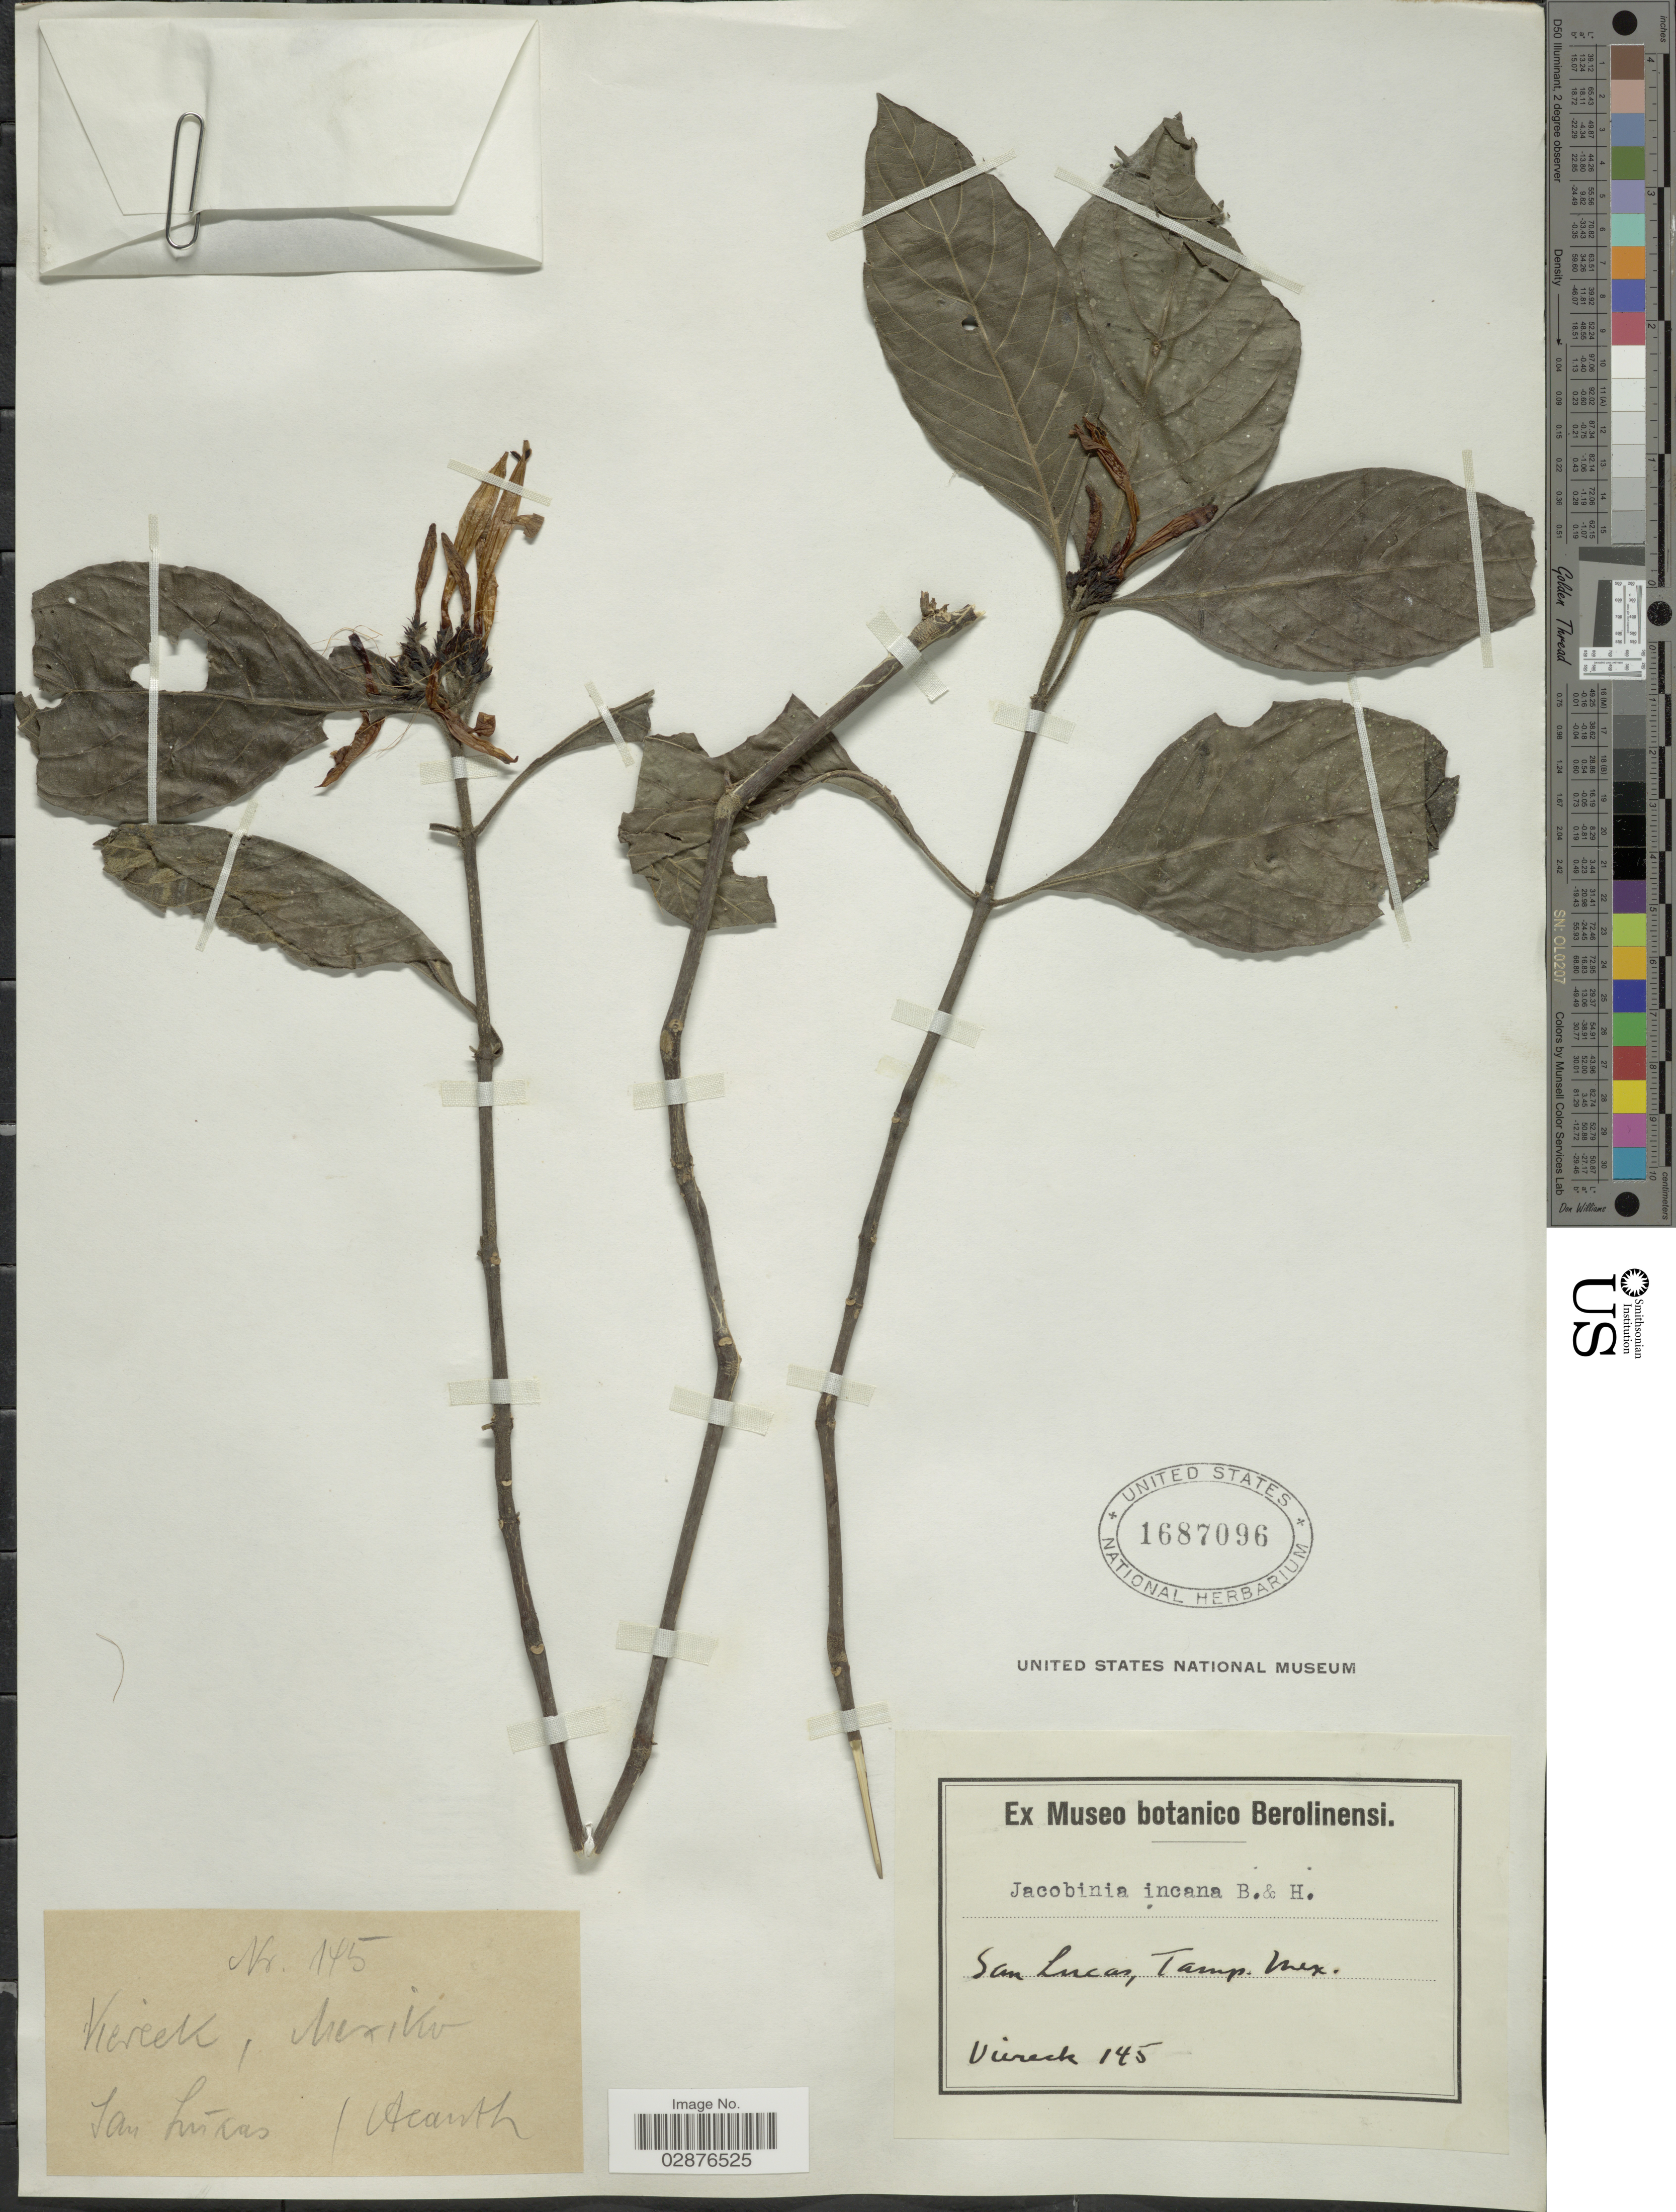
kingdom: Plantae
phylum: Tracheophyta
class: Magnoliopsida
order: Lamiales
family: Acanthaceae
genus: Justicia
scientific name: Justicia leonardii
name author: Wassh.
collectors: -. Viereck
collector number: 145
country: Mexico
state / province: Tamaulipas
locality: San Lúcas, Tamp. Mex.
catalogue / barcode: US 1687096